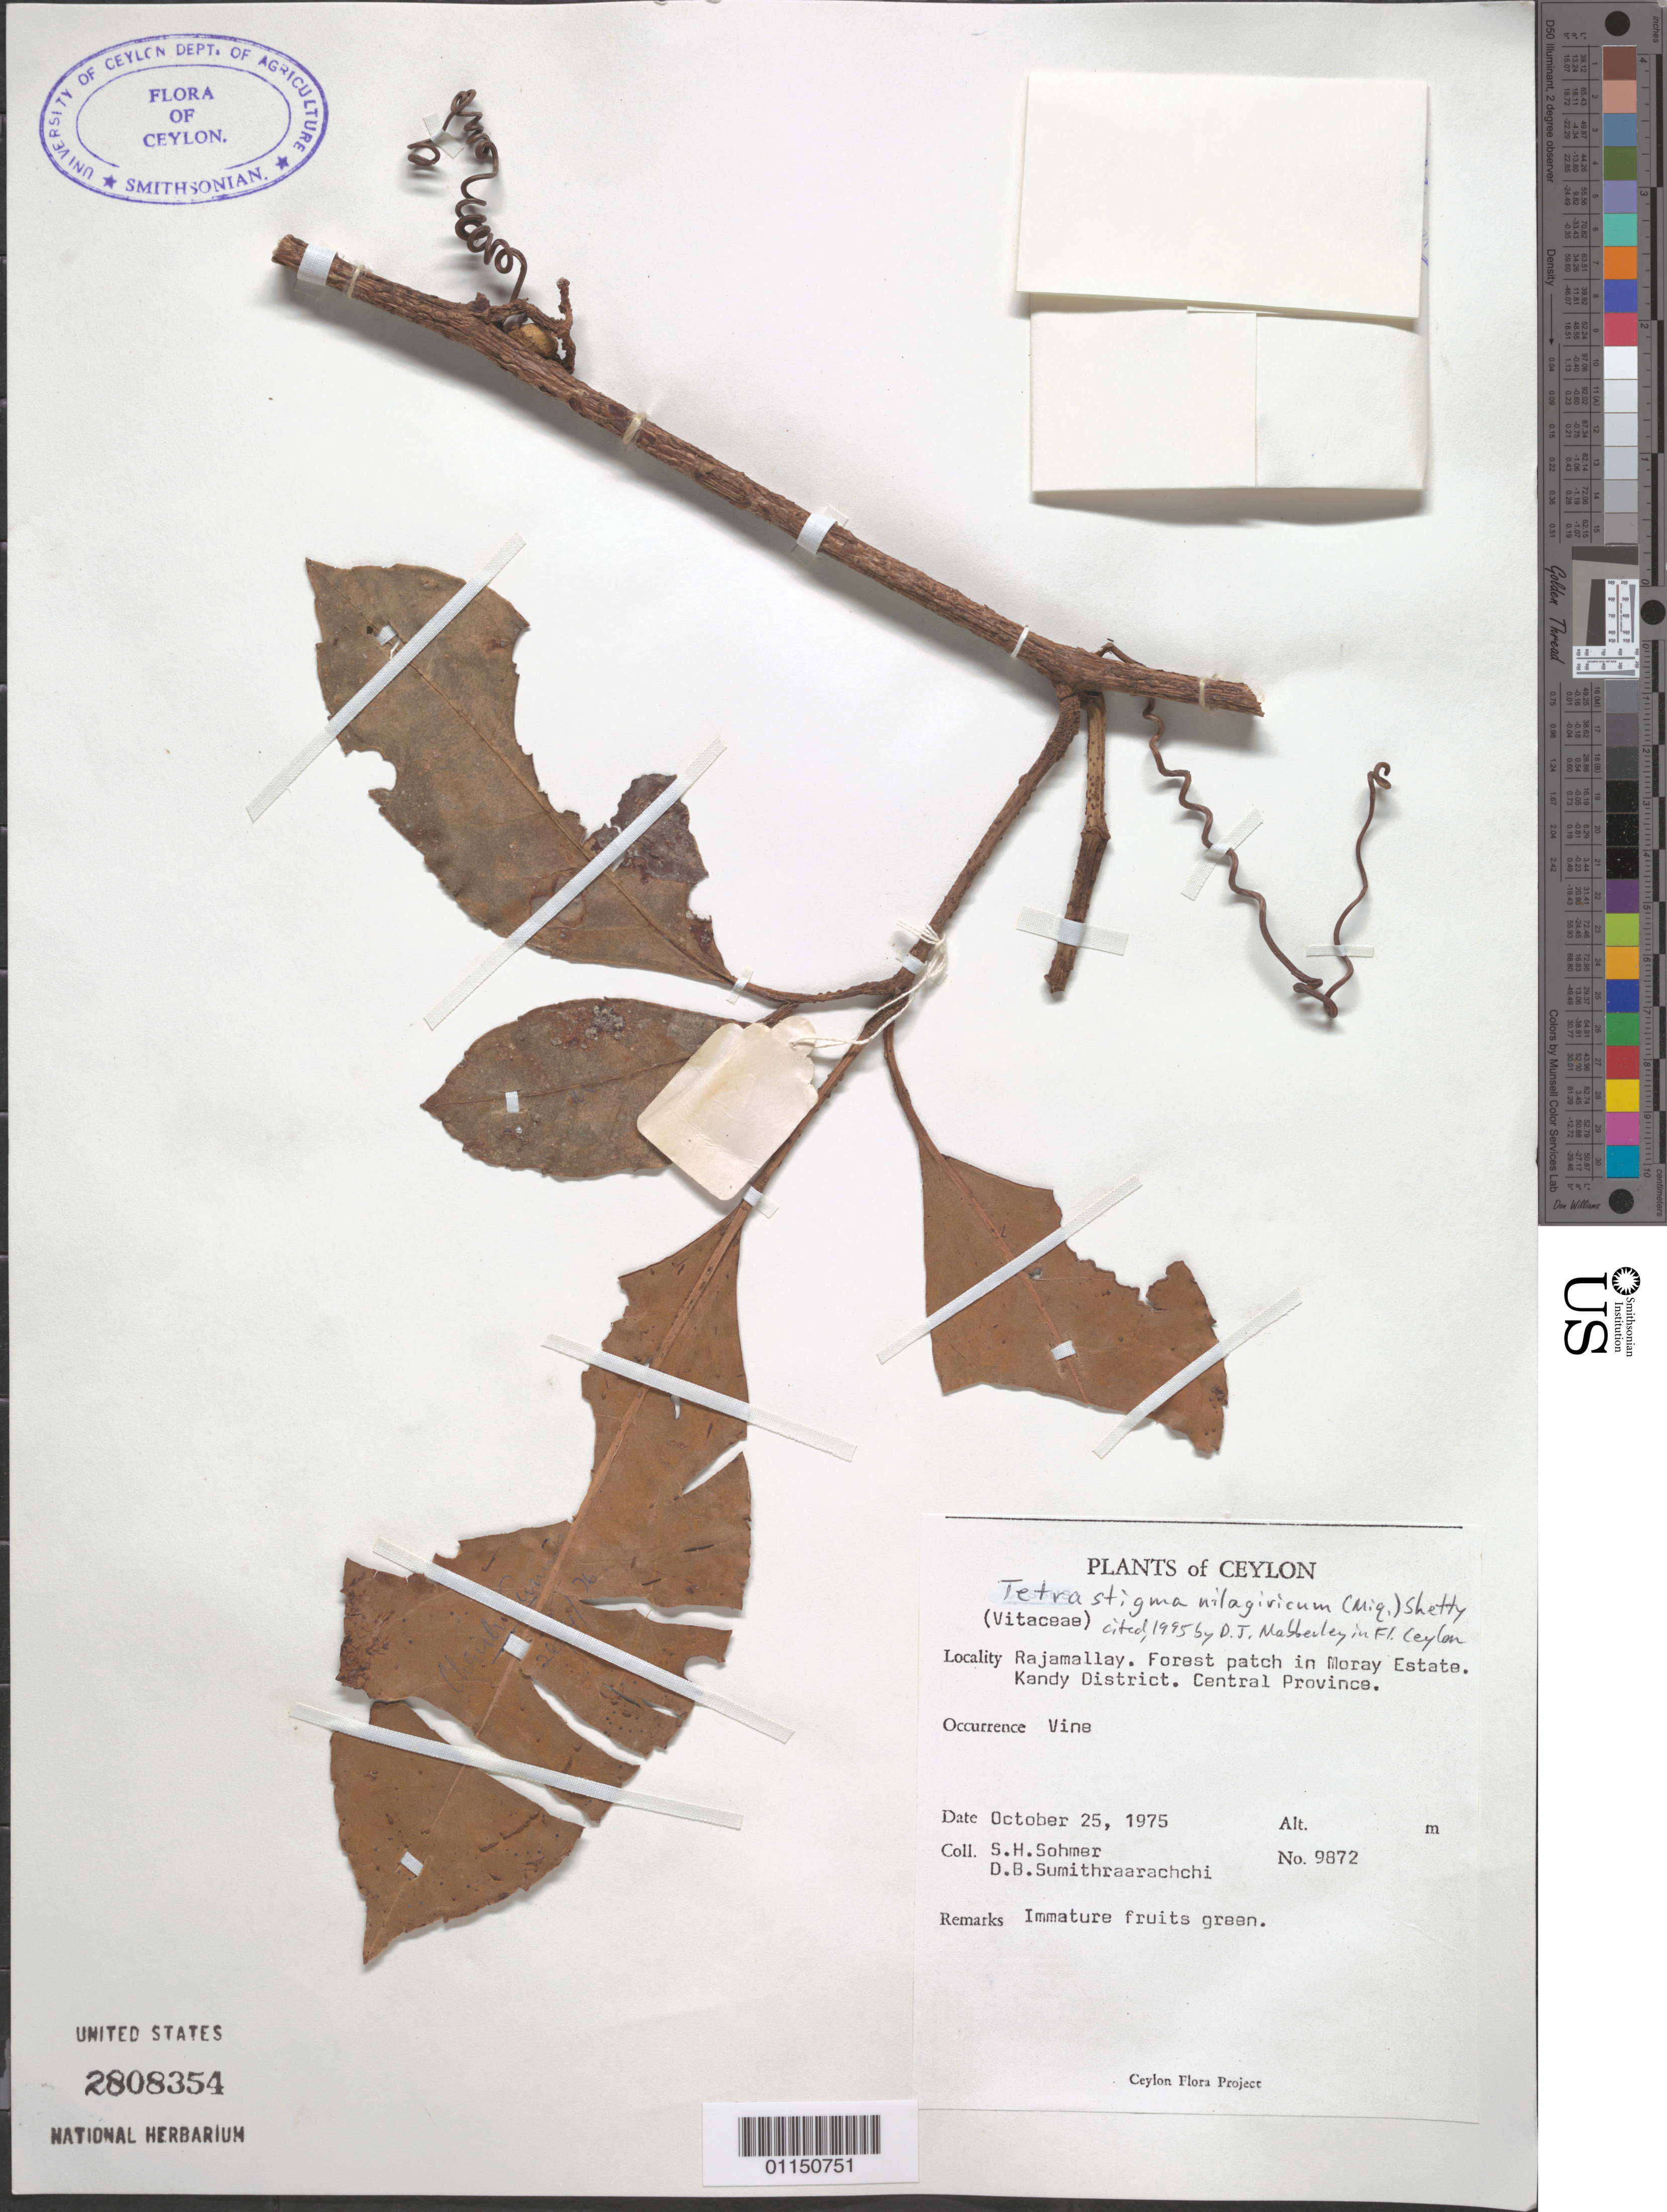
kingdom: Plantae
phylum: Tracheophyta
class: Magnoliopsida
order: Vitales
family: Vitaceae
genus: Tetrastigma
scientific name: Tetrastigma nilagiricum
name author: (Mig.) B.V. Shetty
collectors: S. H. Sohmer & D. B. Sumithraarachchi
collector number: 9872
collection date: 1975-10-25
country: Sri Lanka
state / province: Central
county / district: Kandy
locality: Rajamallay. Forest patch in Moray Estate.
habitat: Vine.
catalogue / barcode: US 2808354